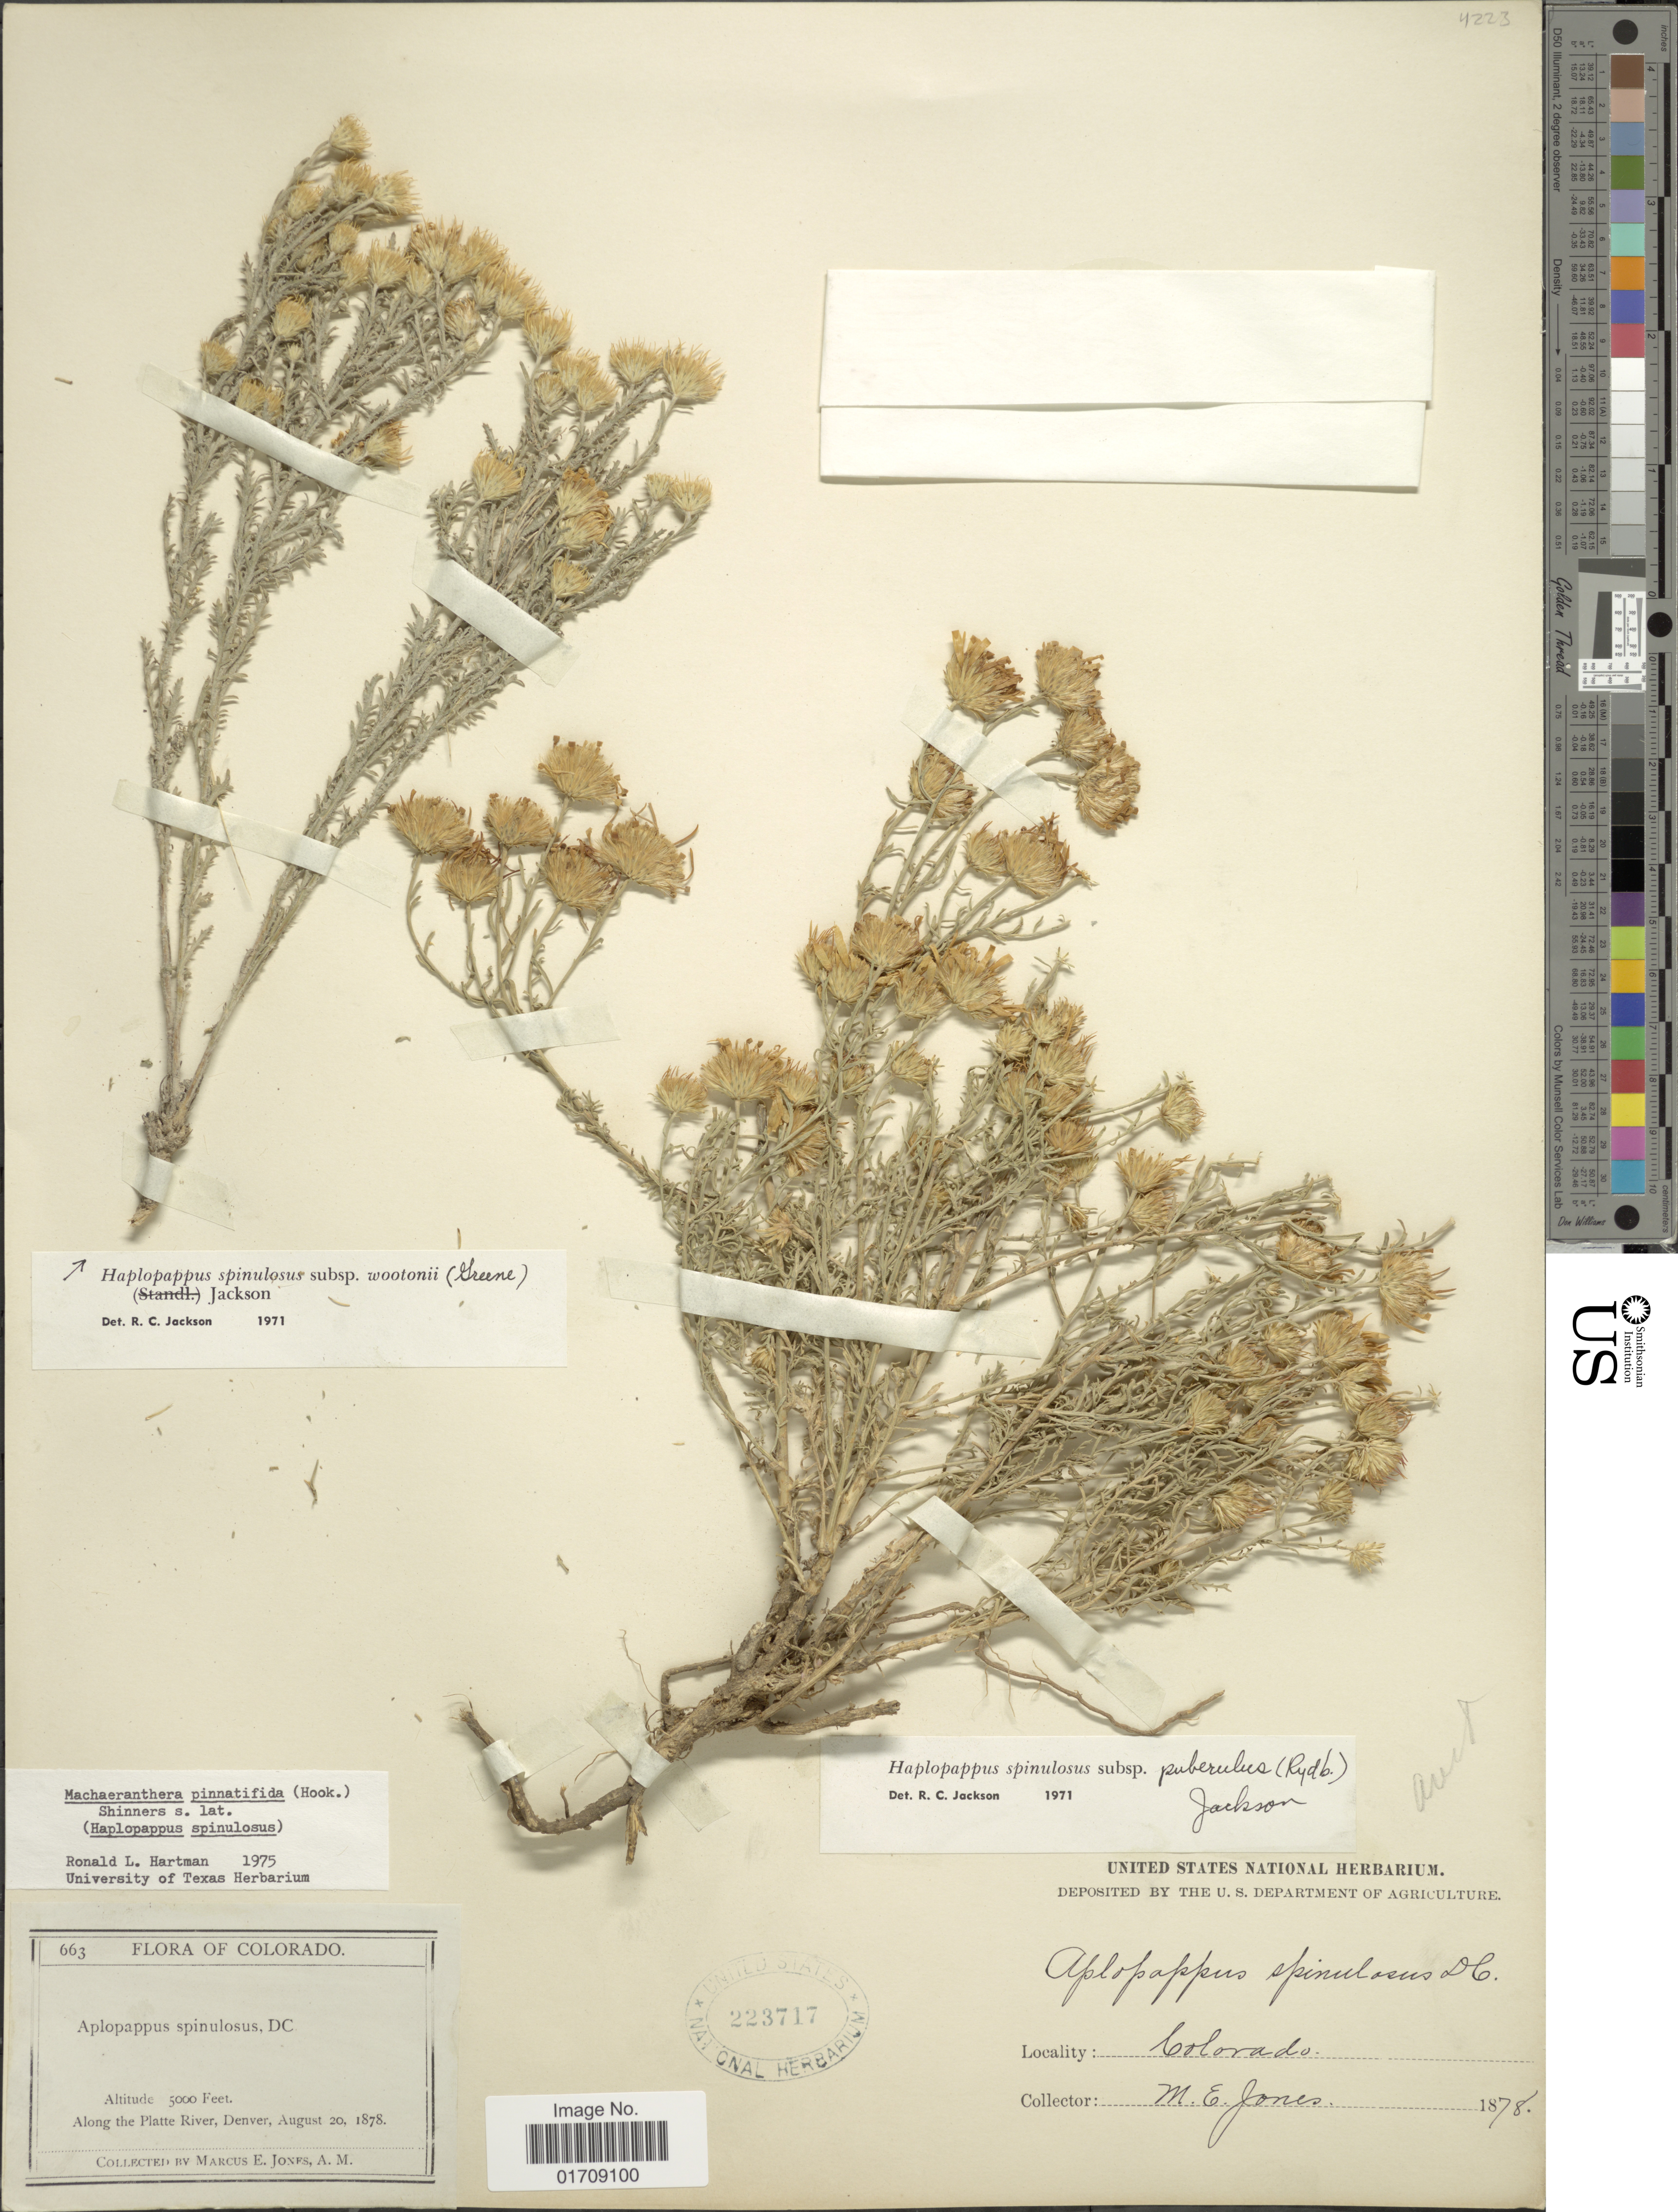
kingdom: Plantae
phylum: Tracheophyta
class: Magnoliopsida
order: Asterales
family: Asteraceae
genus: Machaeranthera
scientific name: Machaeranthera pinnatifida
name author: (Hook.) Shinners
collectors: M. E. Jones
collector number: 663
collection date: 1878-08-20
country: United States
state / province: Colorado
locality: Along the Platte River, Denver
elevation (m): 1524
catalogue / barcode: US 223717